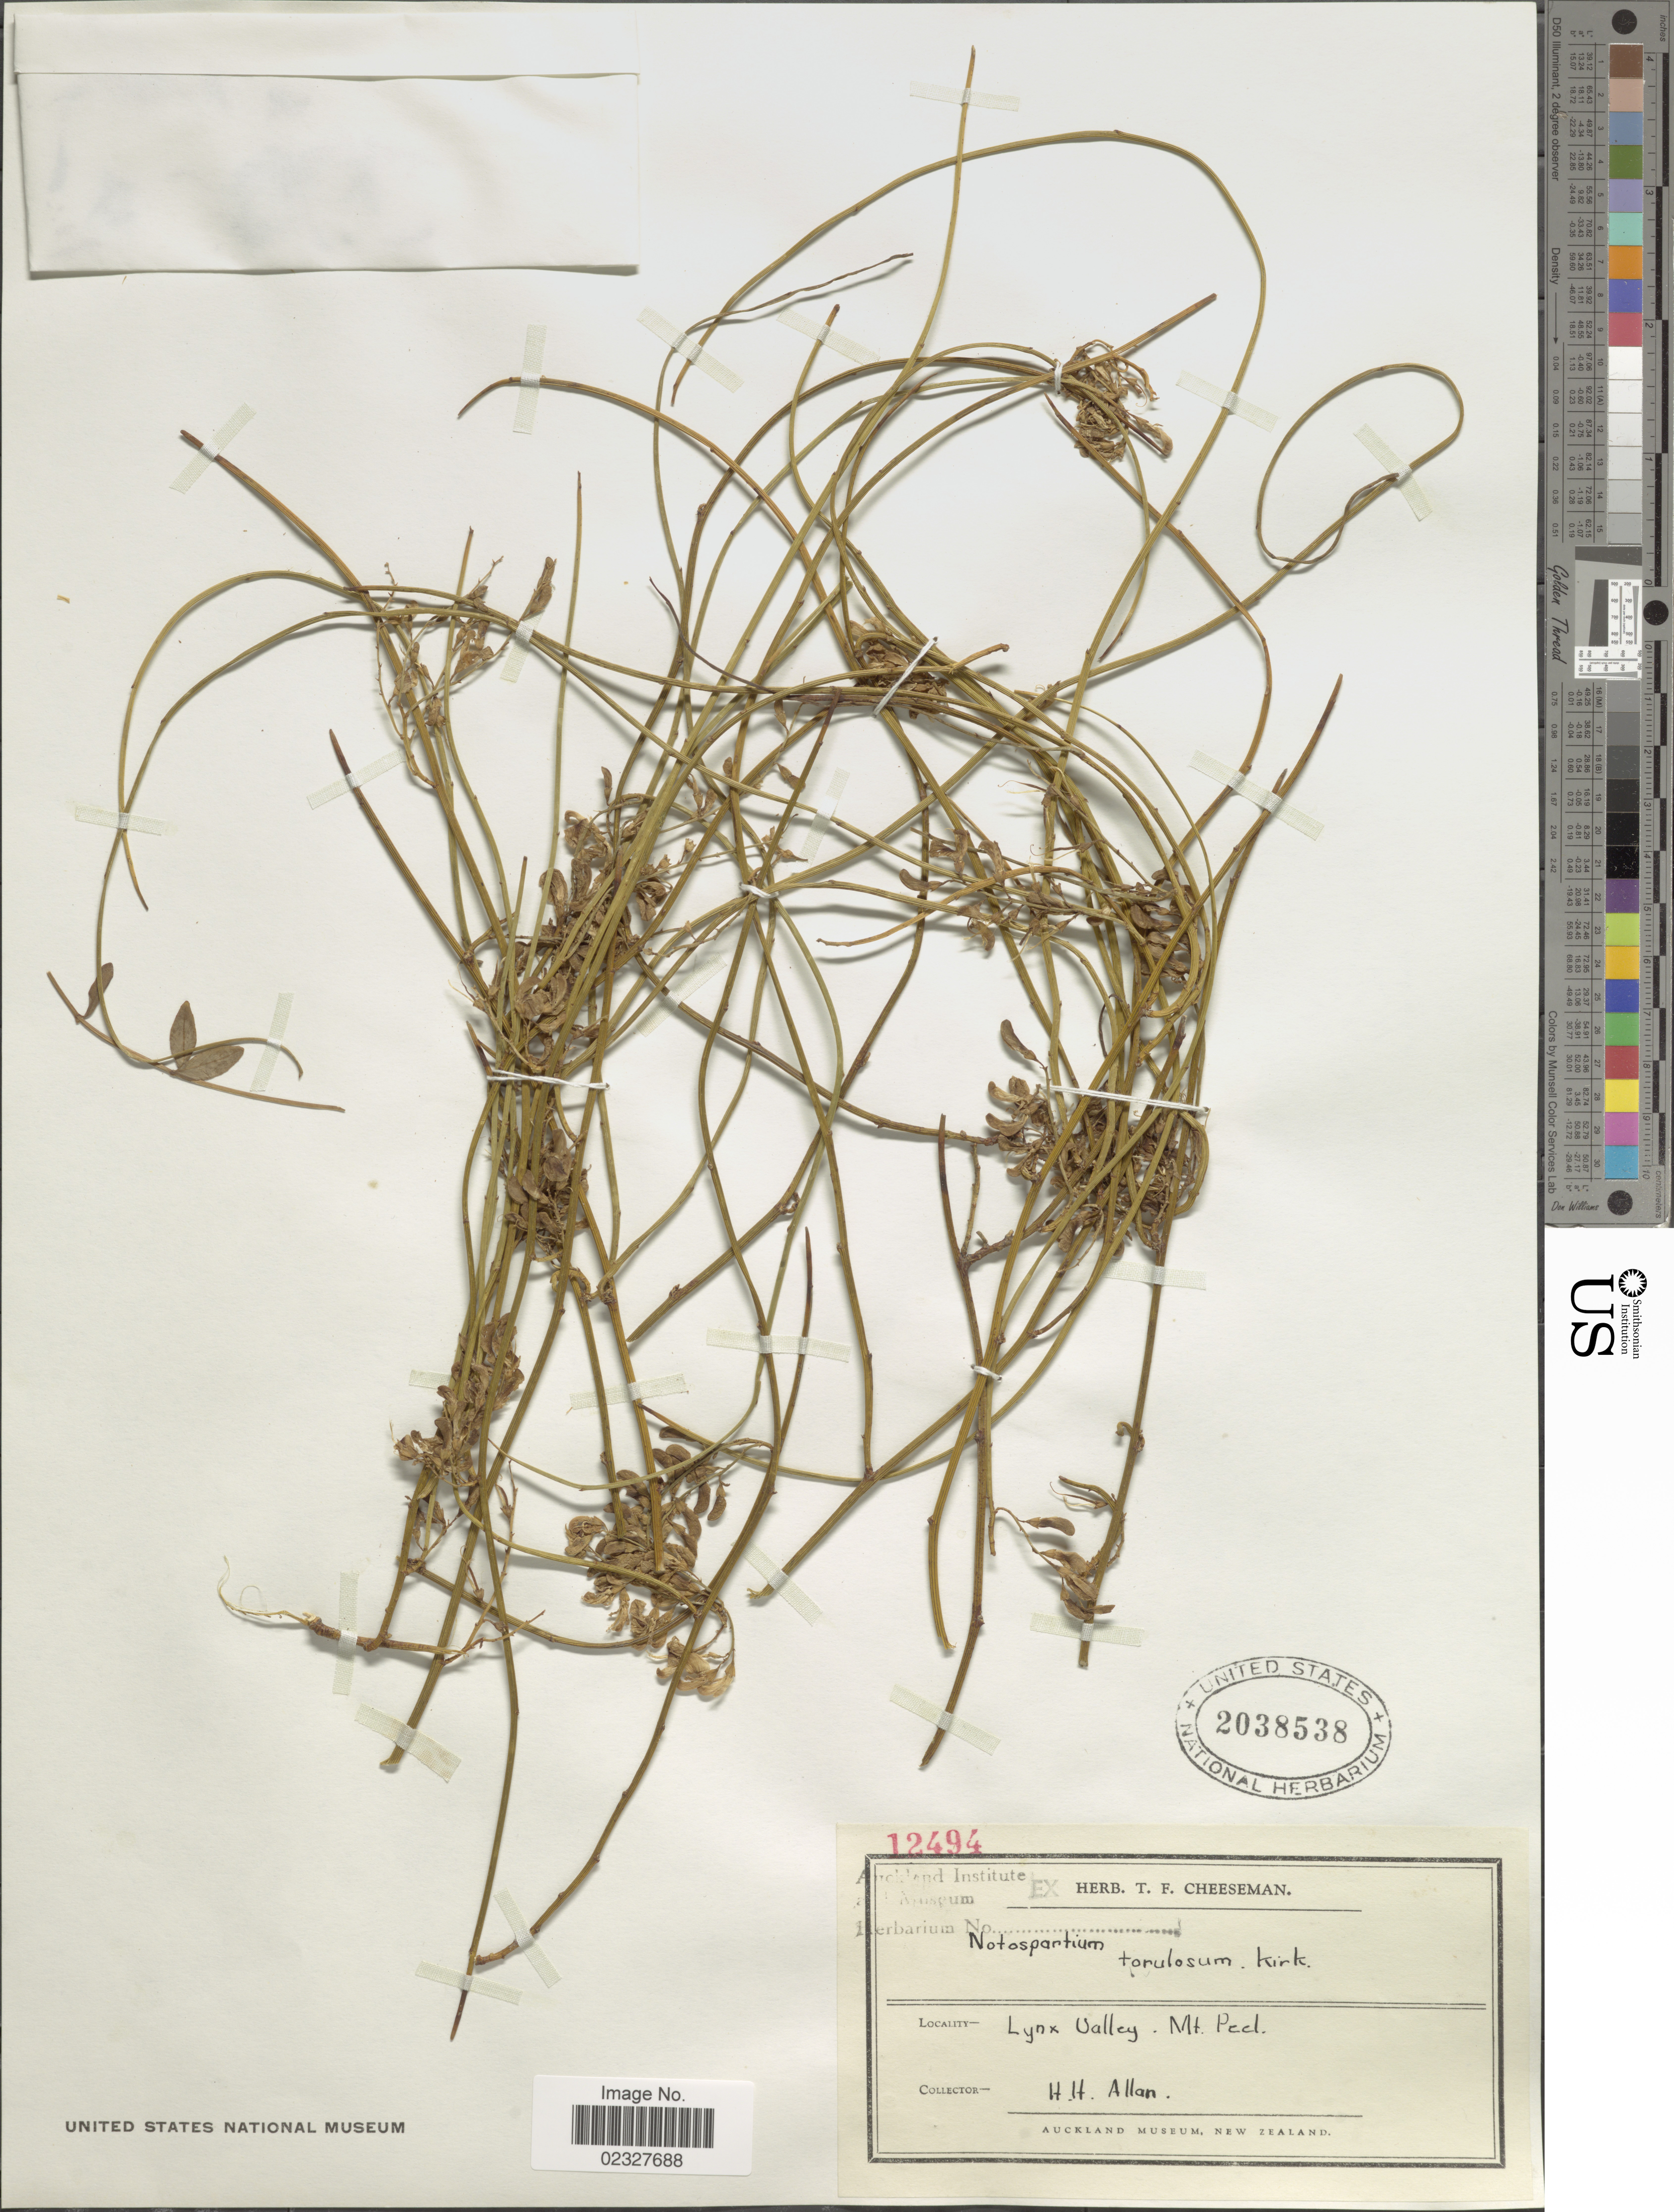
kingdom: Plantae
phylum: Tracheophyta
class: Magnoliopsida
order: Fabales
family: Fabaceae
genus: Carmichaelia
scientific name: Carmichaelia torulosa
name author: (Kirk) Heenan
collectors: H. Allan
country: New Zealand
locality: Lynx Valley, Mt. Peel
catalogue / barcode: US 2038538